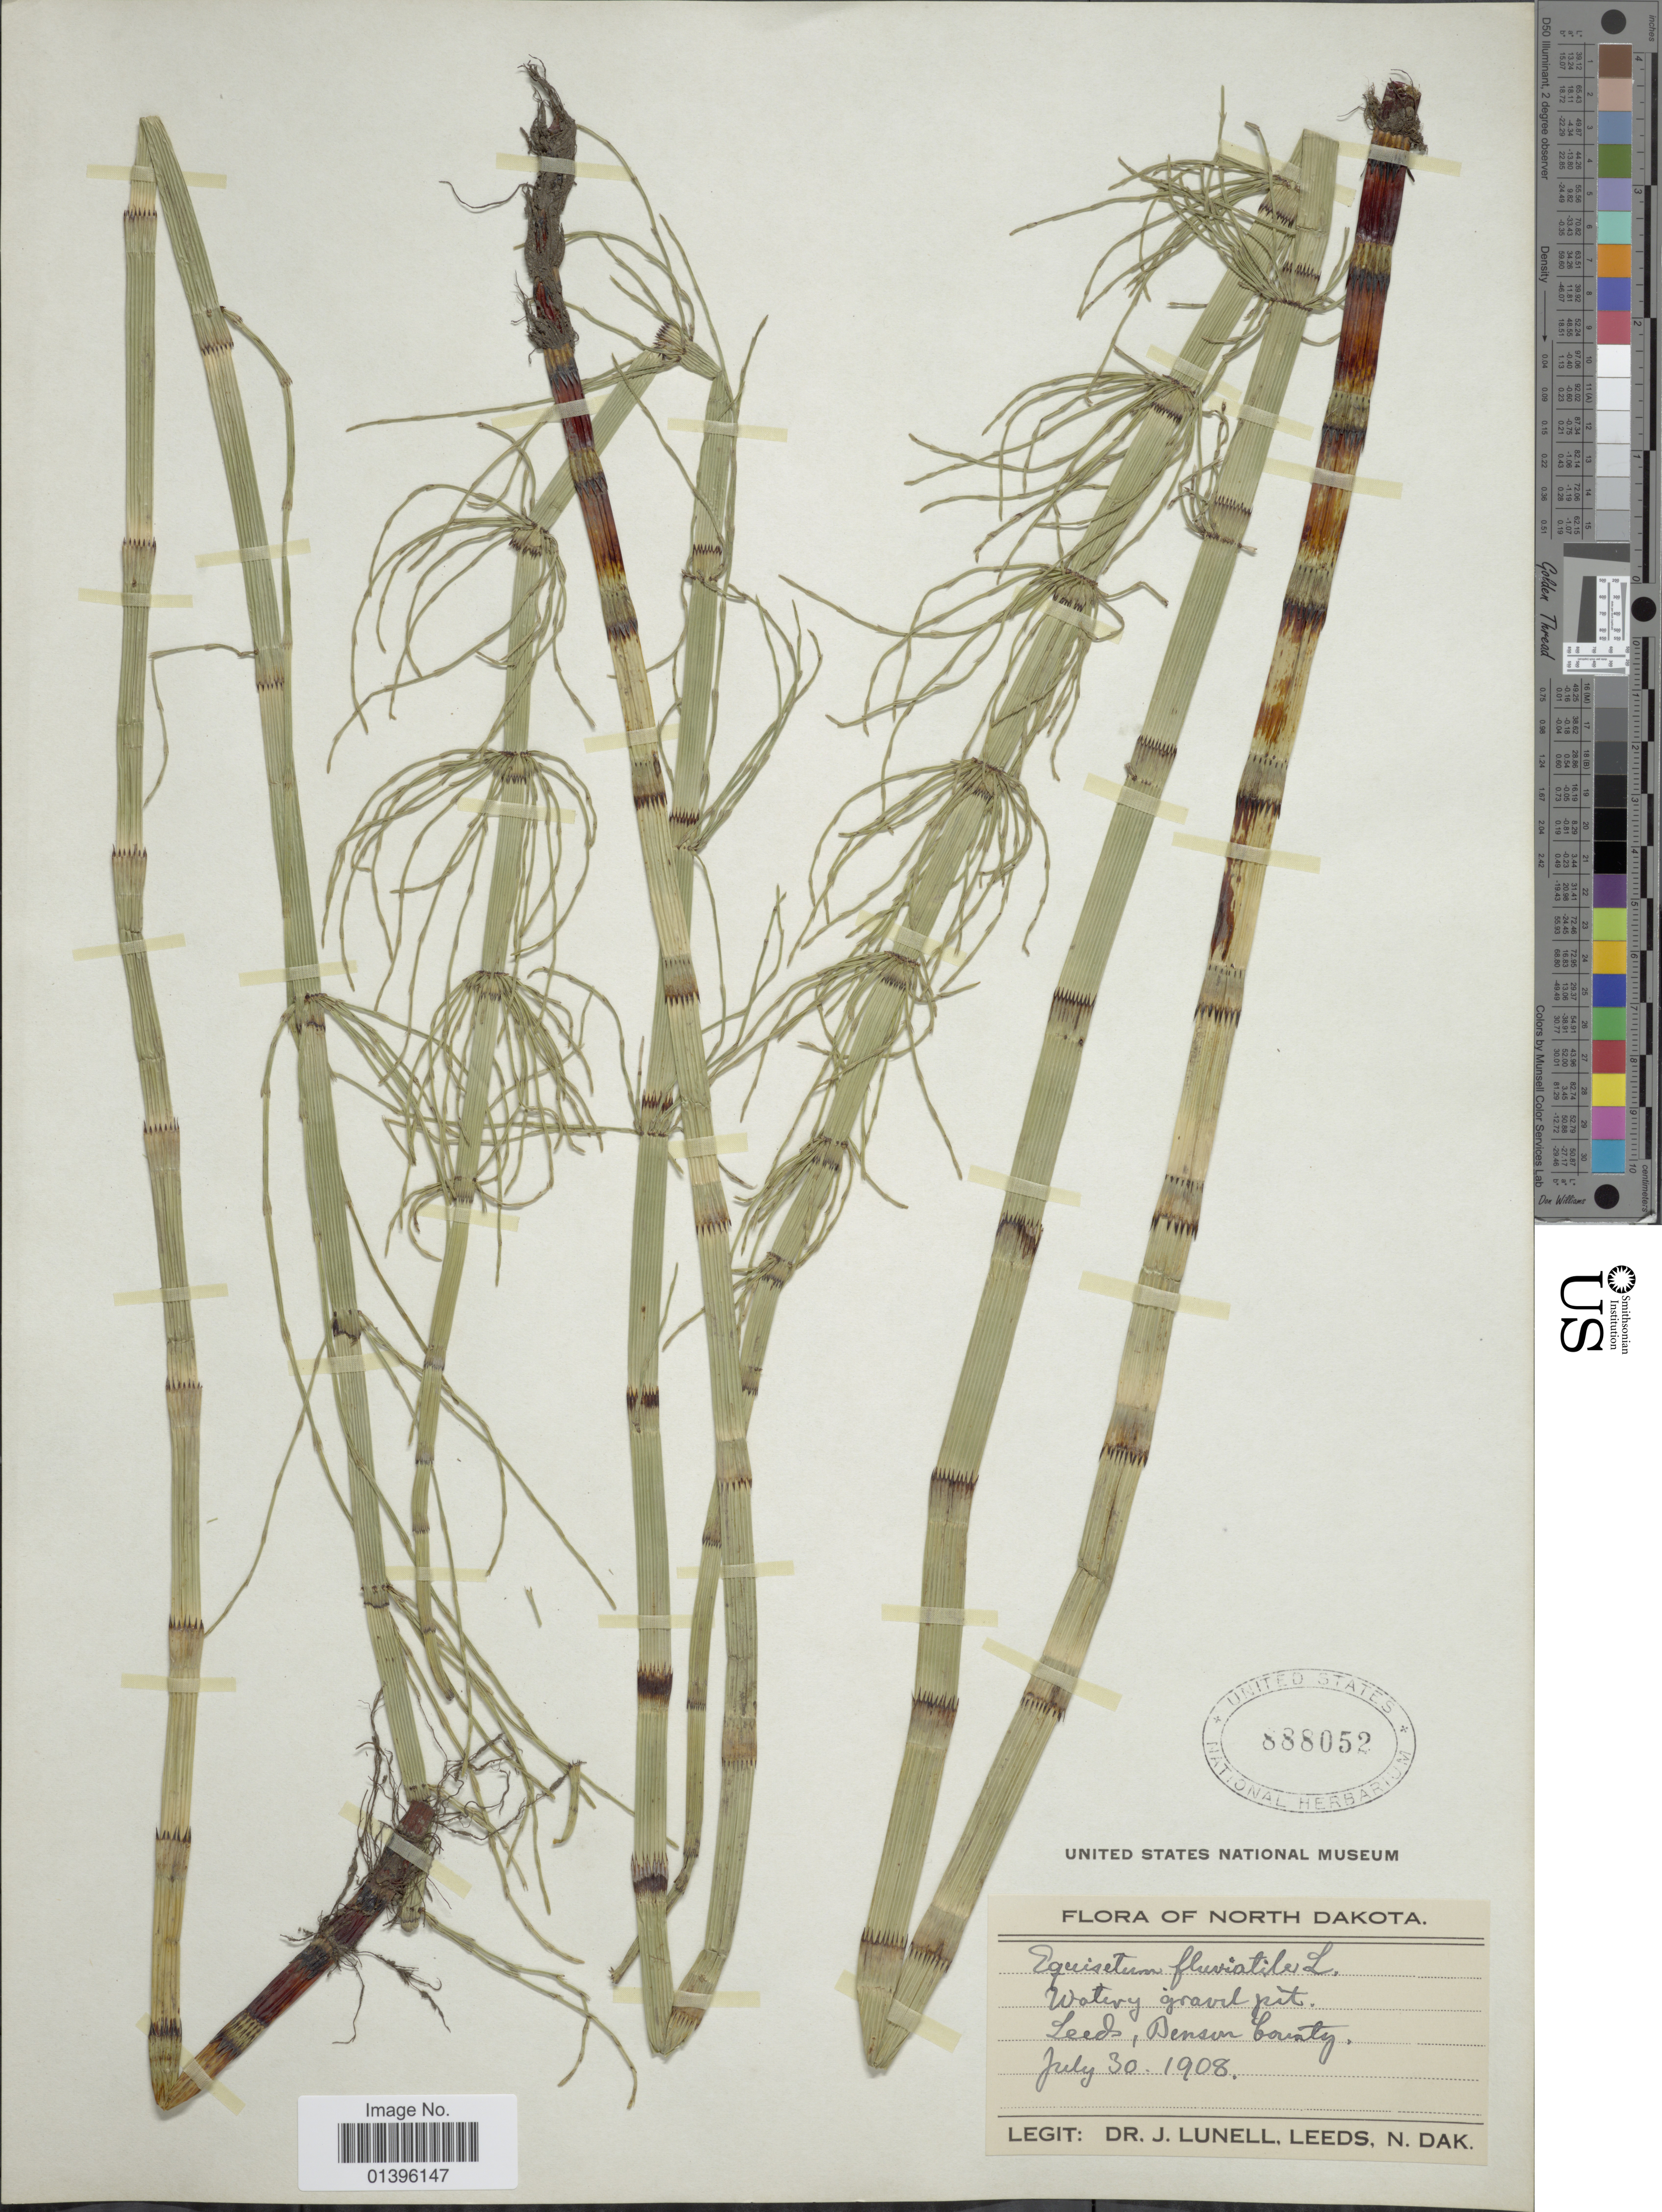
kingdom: Plantae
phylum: Tracheophyta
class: Polypodiopsida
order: Equisetales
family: Equisetaceae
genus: Equisetum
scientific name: Equisetum fluviatile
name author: L.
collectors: J. Lunell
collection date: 1908-07-30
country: United States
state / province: North Dakota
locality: Leeds, Benson County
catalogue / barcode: US 888052